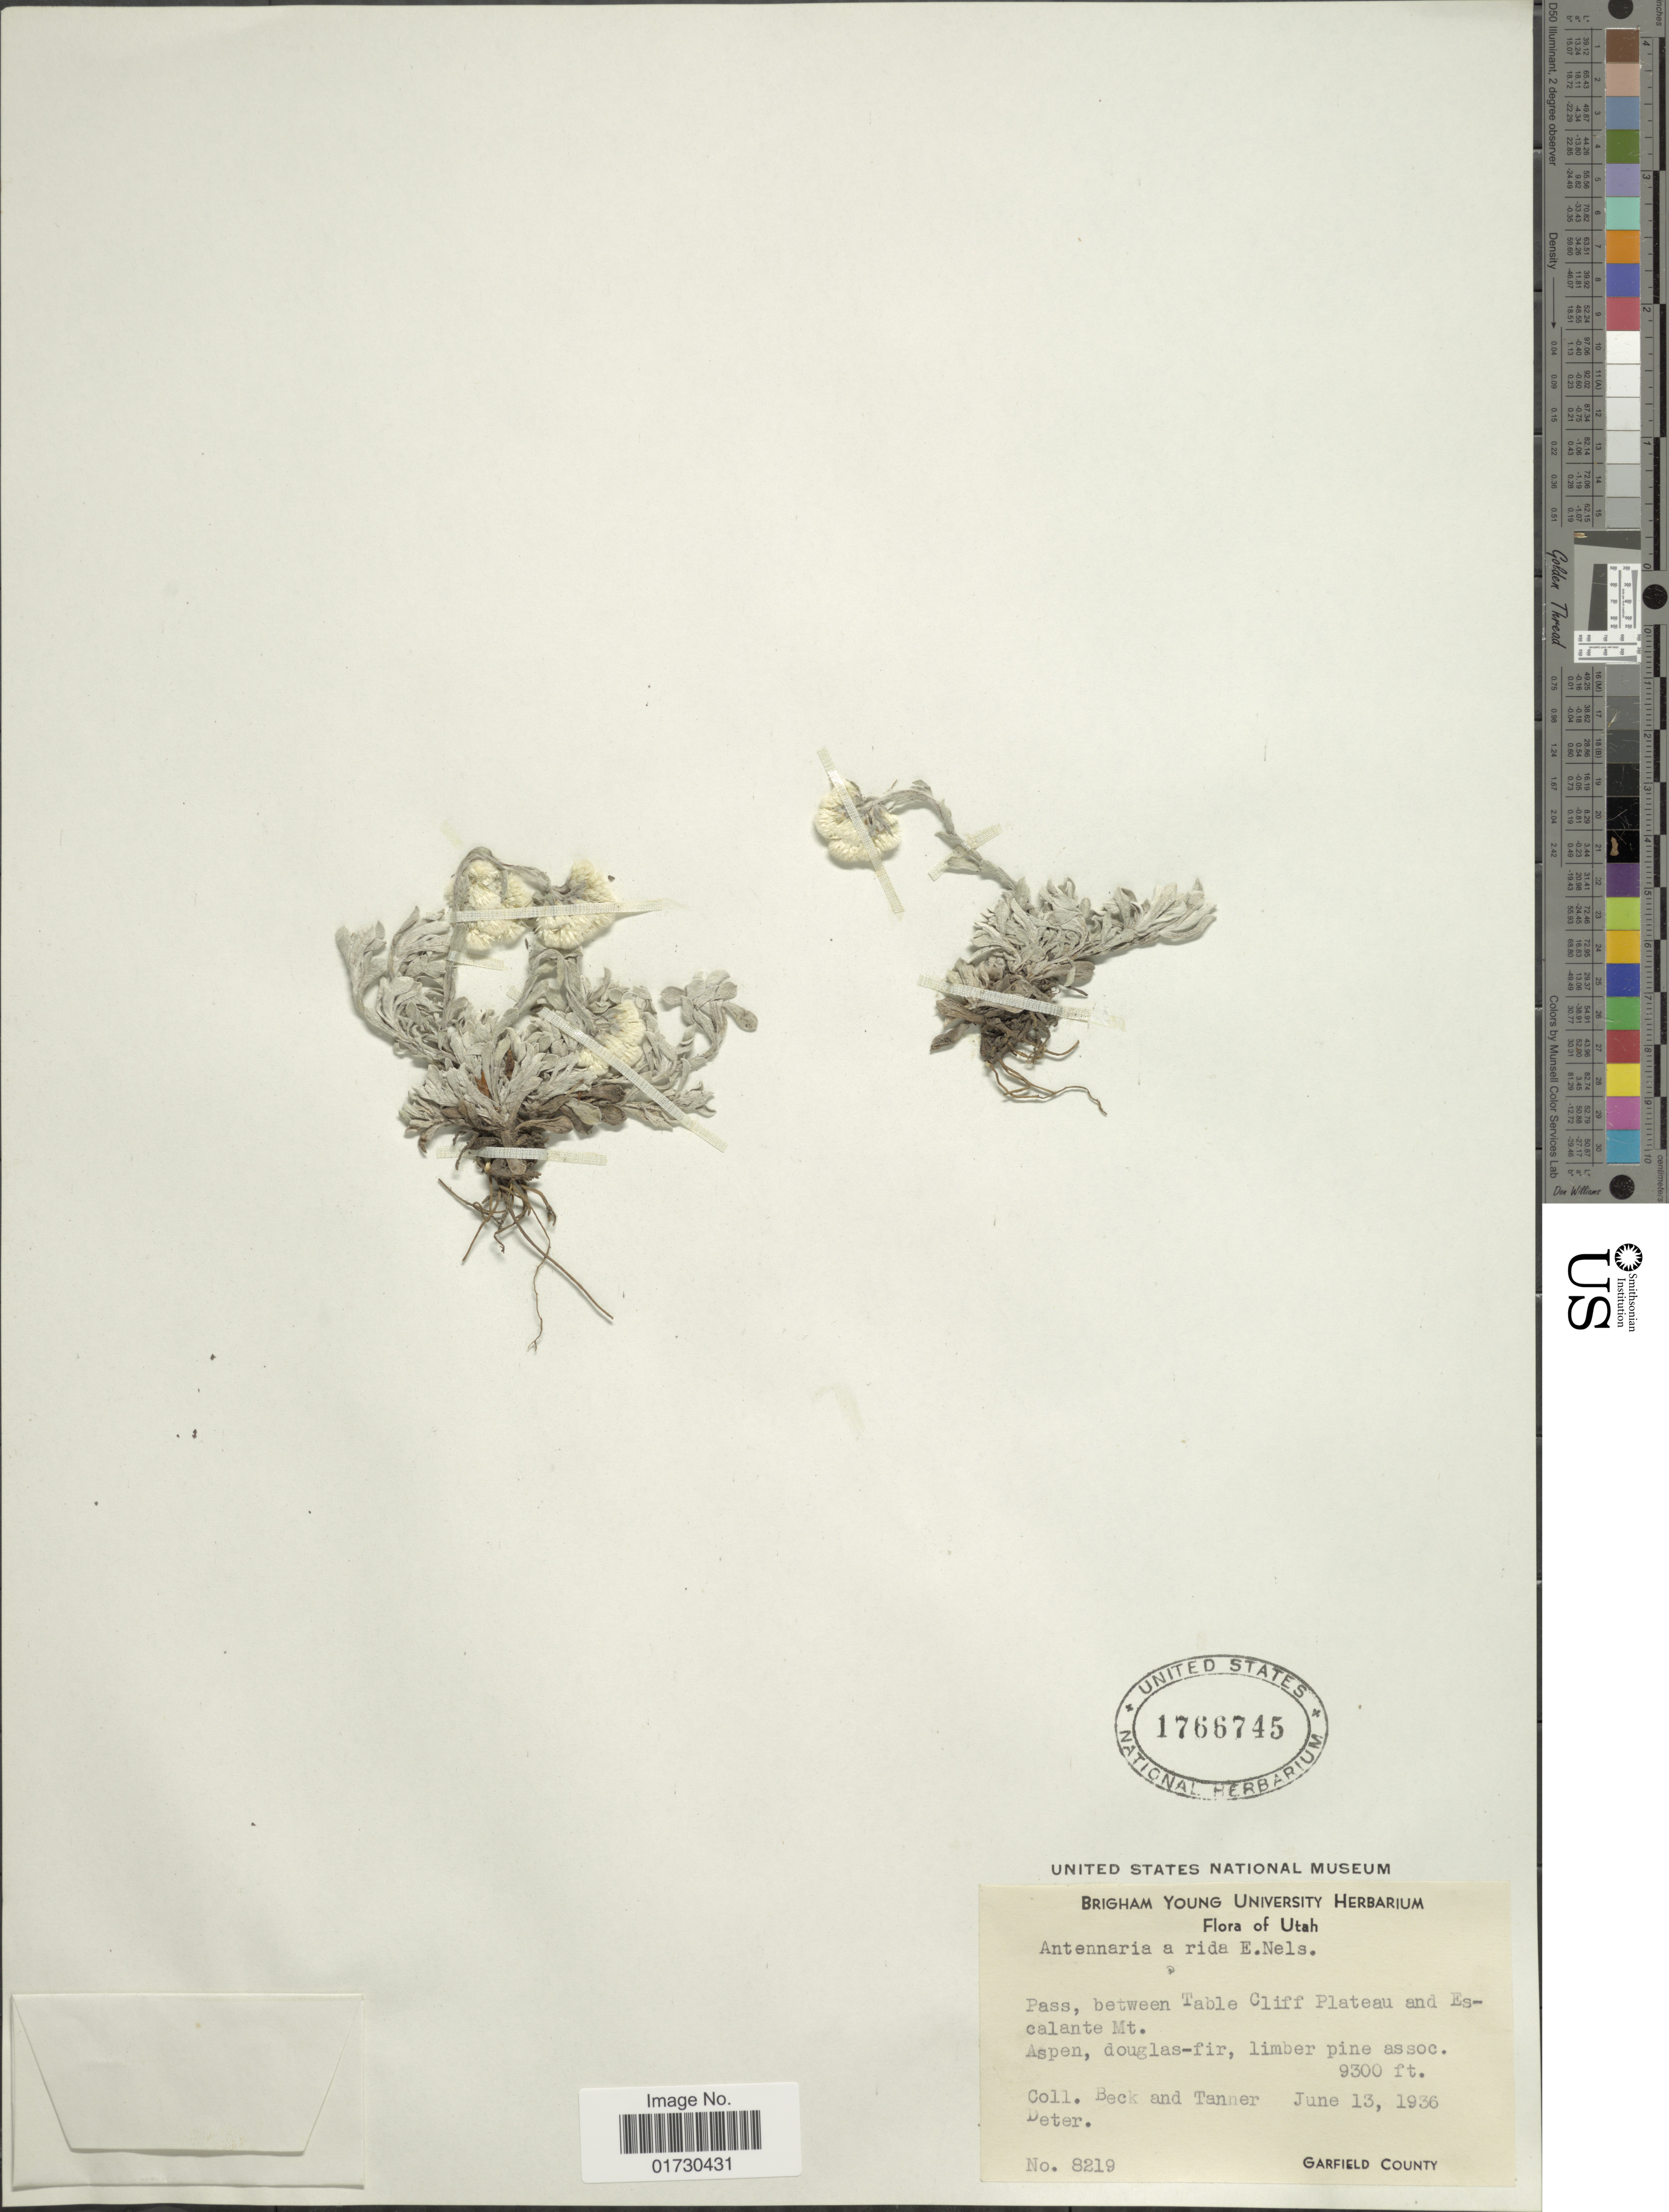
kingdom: Plantae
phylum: Tracheophyta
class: Magnoliopsida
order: Asterales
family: Asteraceae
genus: Antennaria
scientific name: Antennaria arida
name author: E.E. Nelson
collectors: -- Beck & -. Tanner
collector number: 8219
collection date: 1936-06-13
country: United States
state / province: Utah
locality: Pass, between Table Cliff Plateau and Escalante Mt., Garfield County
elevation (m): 2835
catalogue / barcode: US 1766745